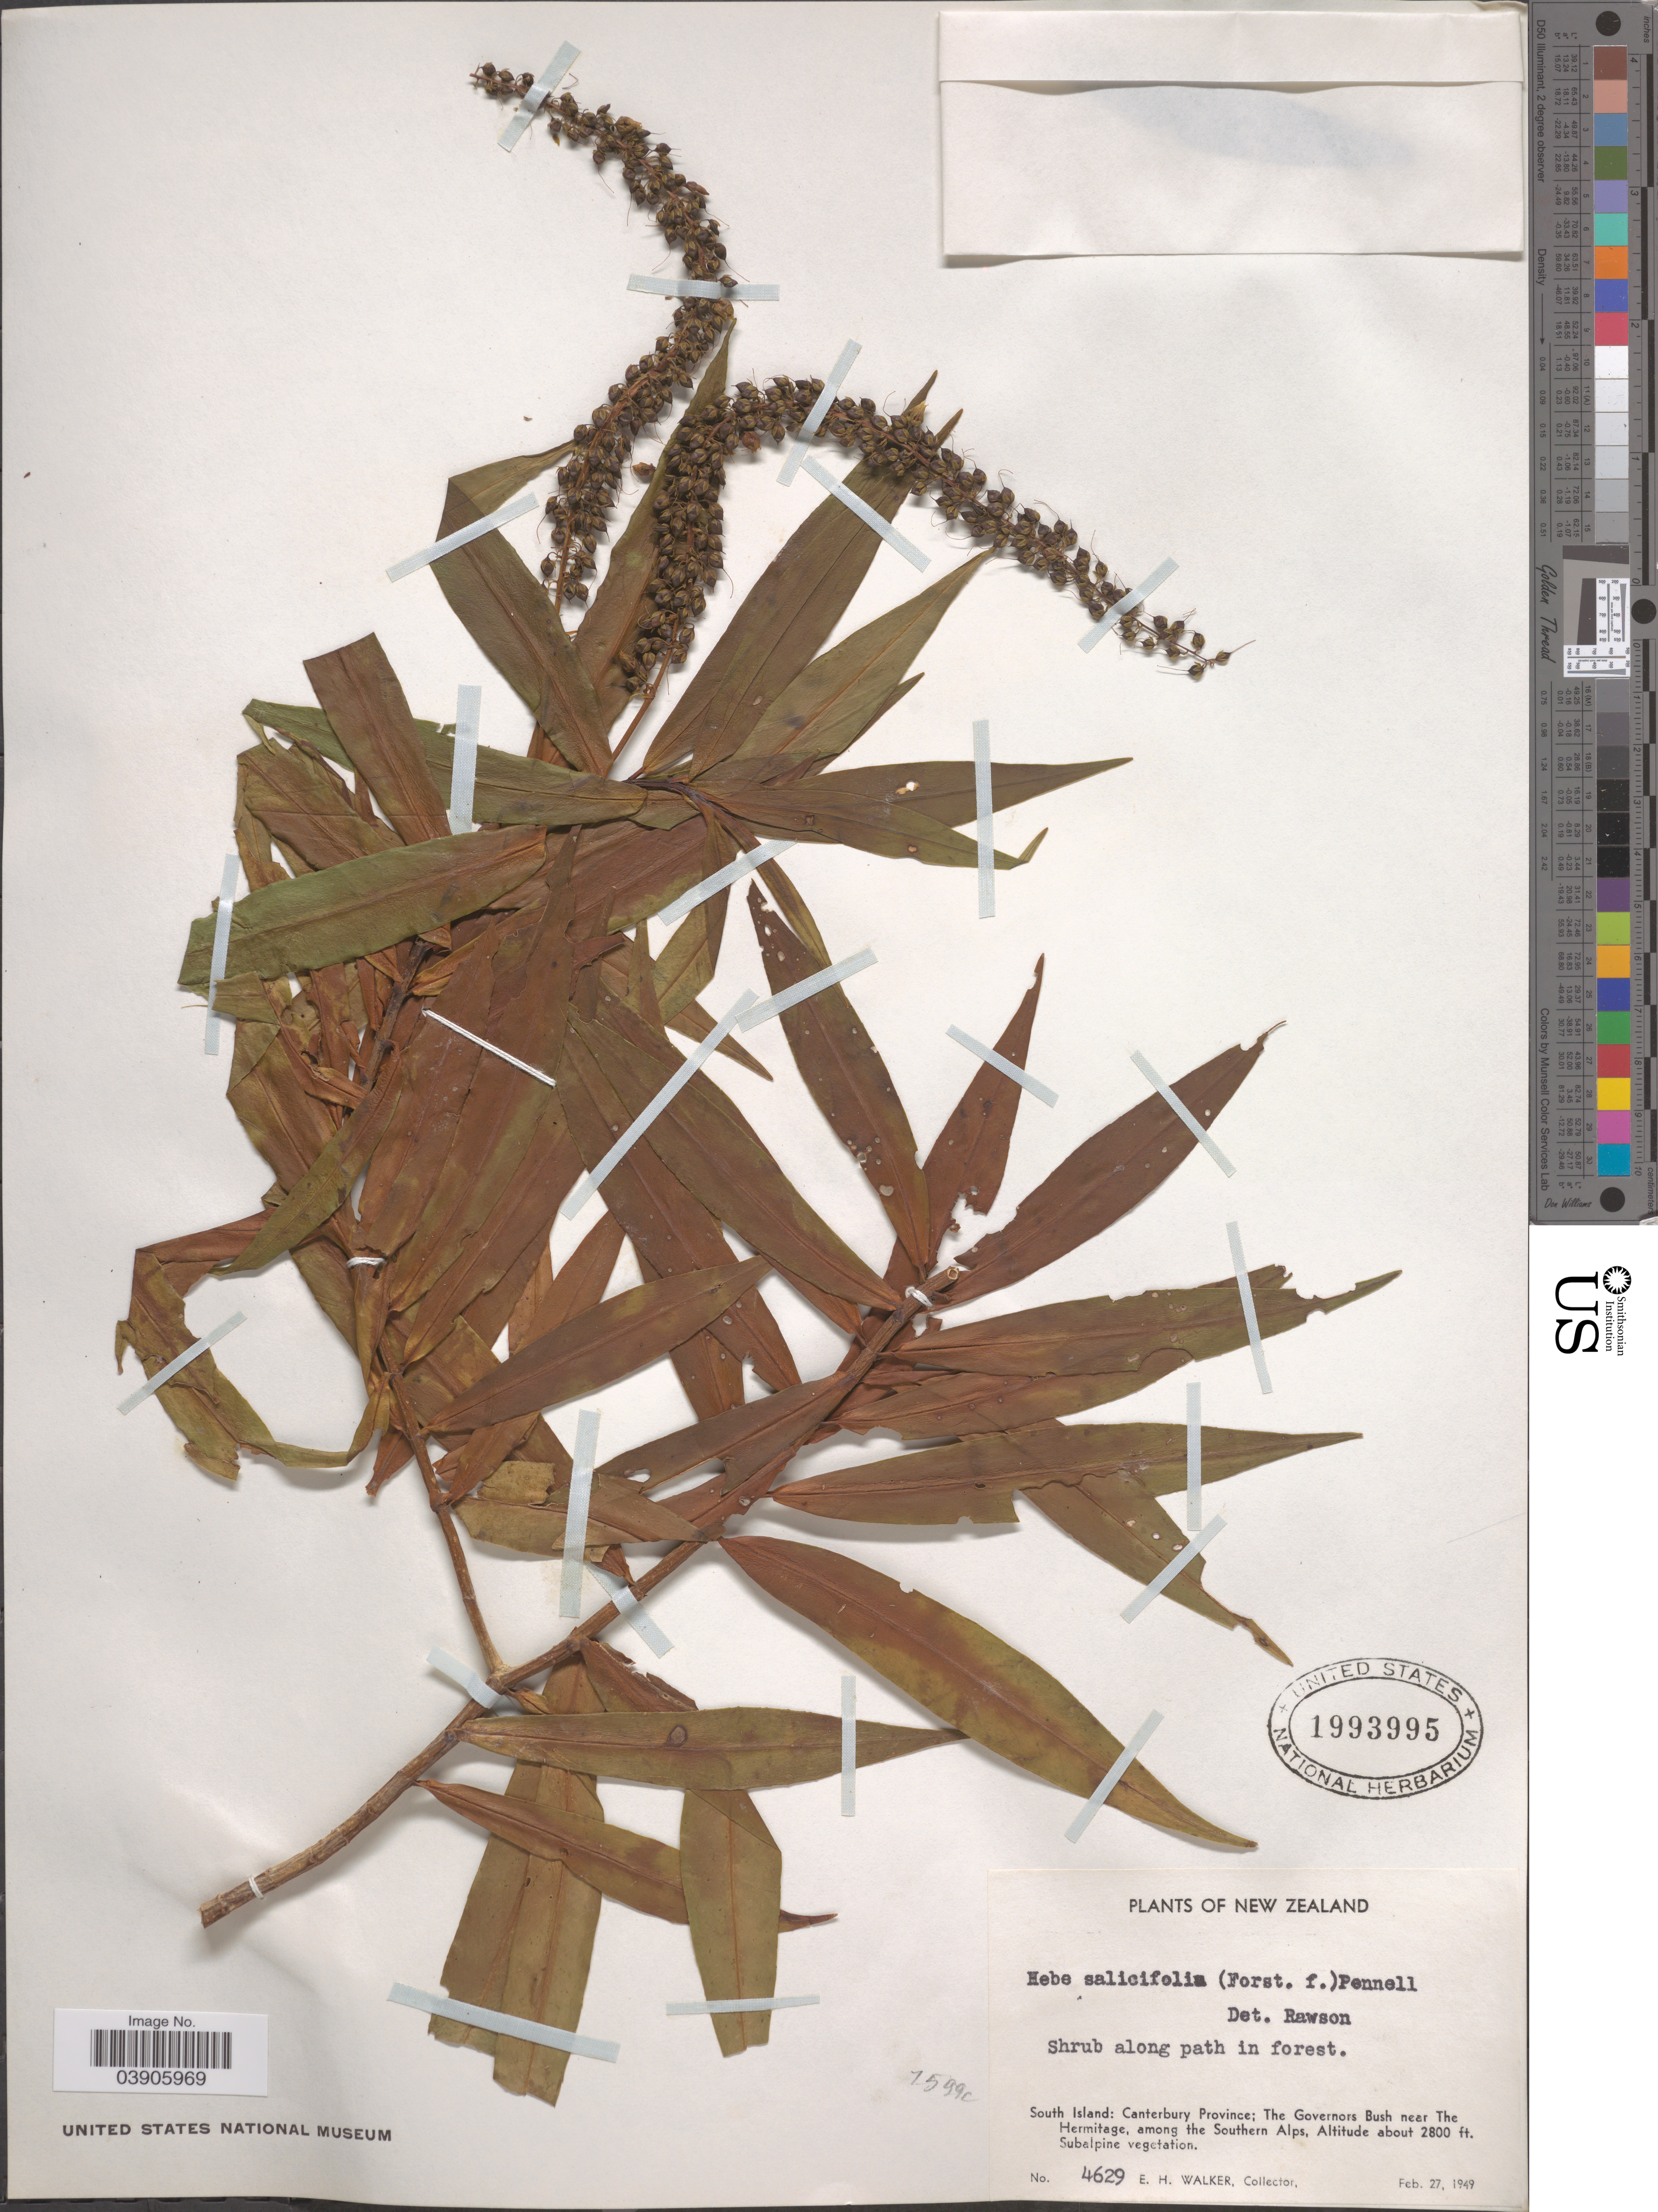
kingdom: Plantae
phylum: Tracheophyta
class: Magnoliopsida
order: Lamiales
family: Plantaginaceae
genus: Hebe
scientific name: Hebe salicifolia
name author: (G. Forst.) Pennell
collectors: E. H. Walker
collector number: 4629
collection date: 1949-02-27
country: New Zealand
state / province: Canterbury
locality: South Island: The Governors Bush near The Hermitage, among the Southern Alps.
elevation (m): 853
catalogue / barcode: US 1993995